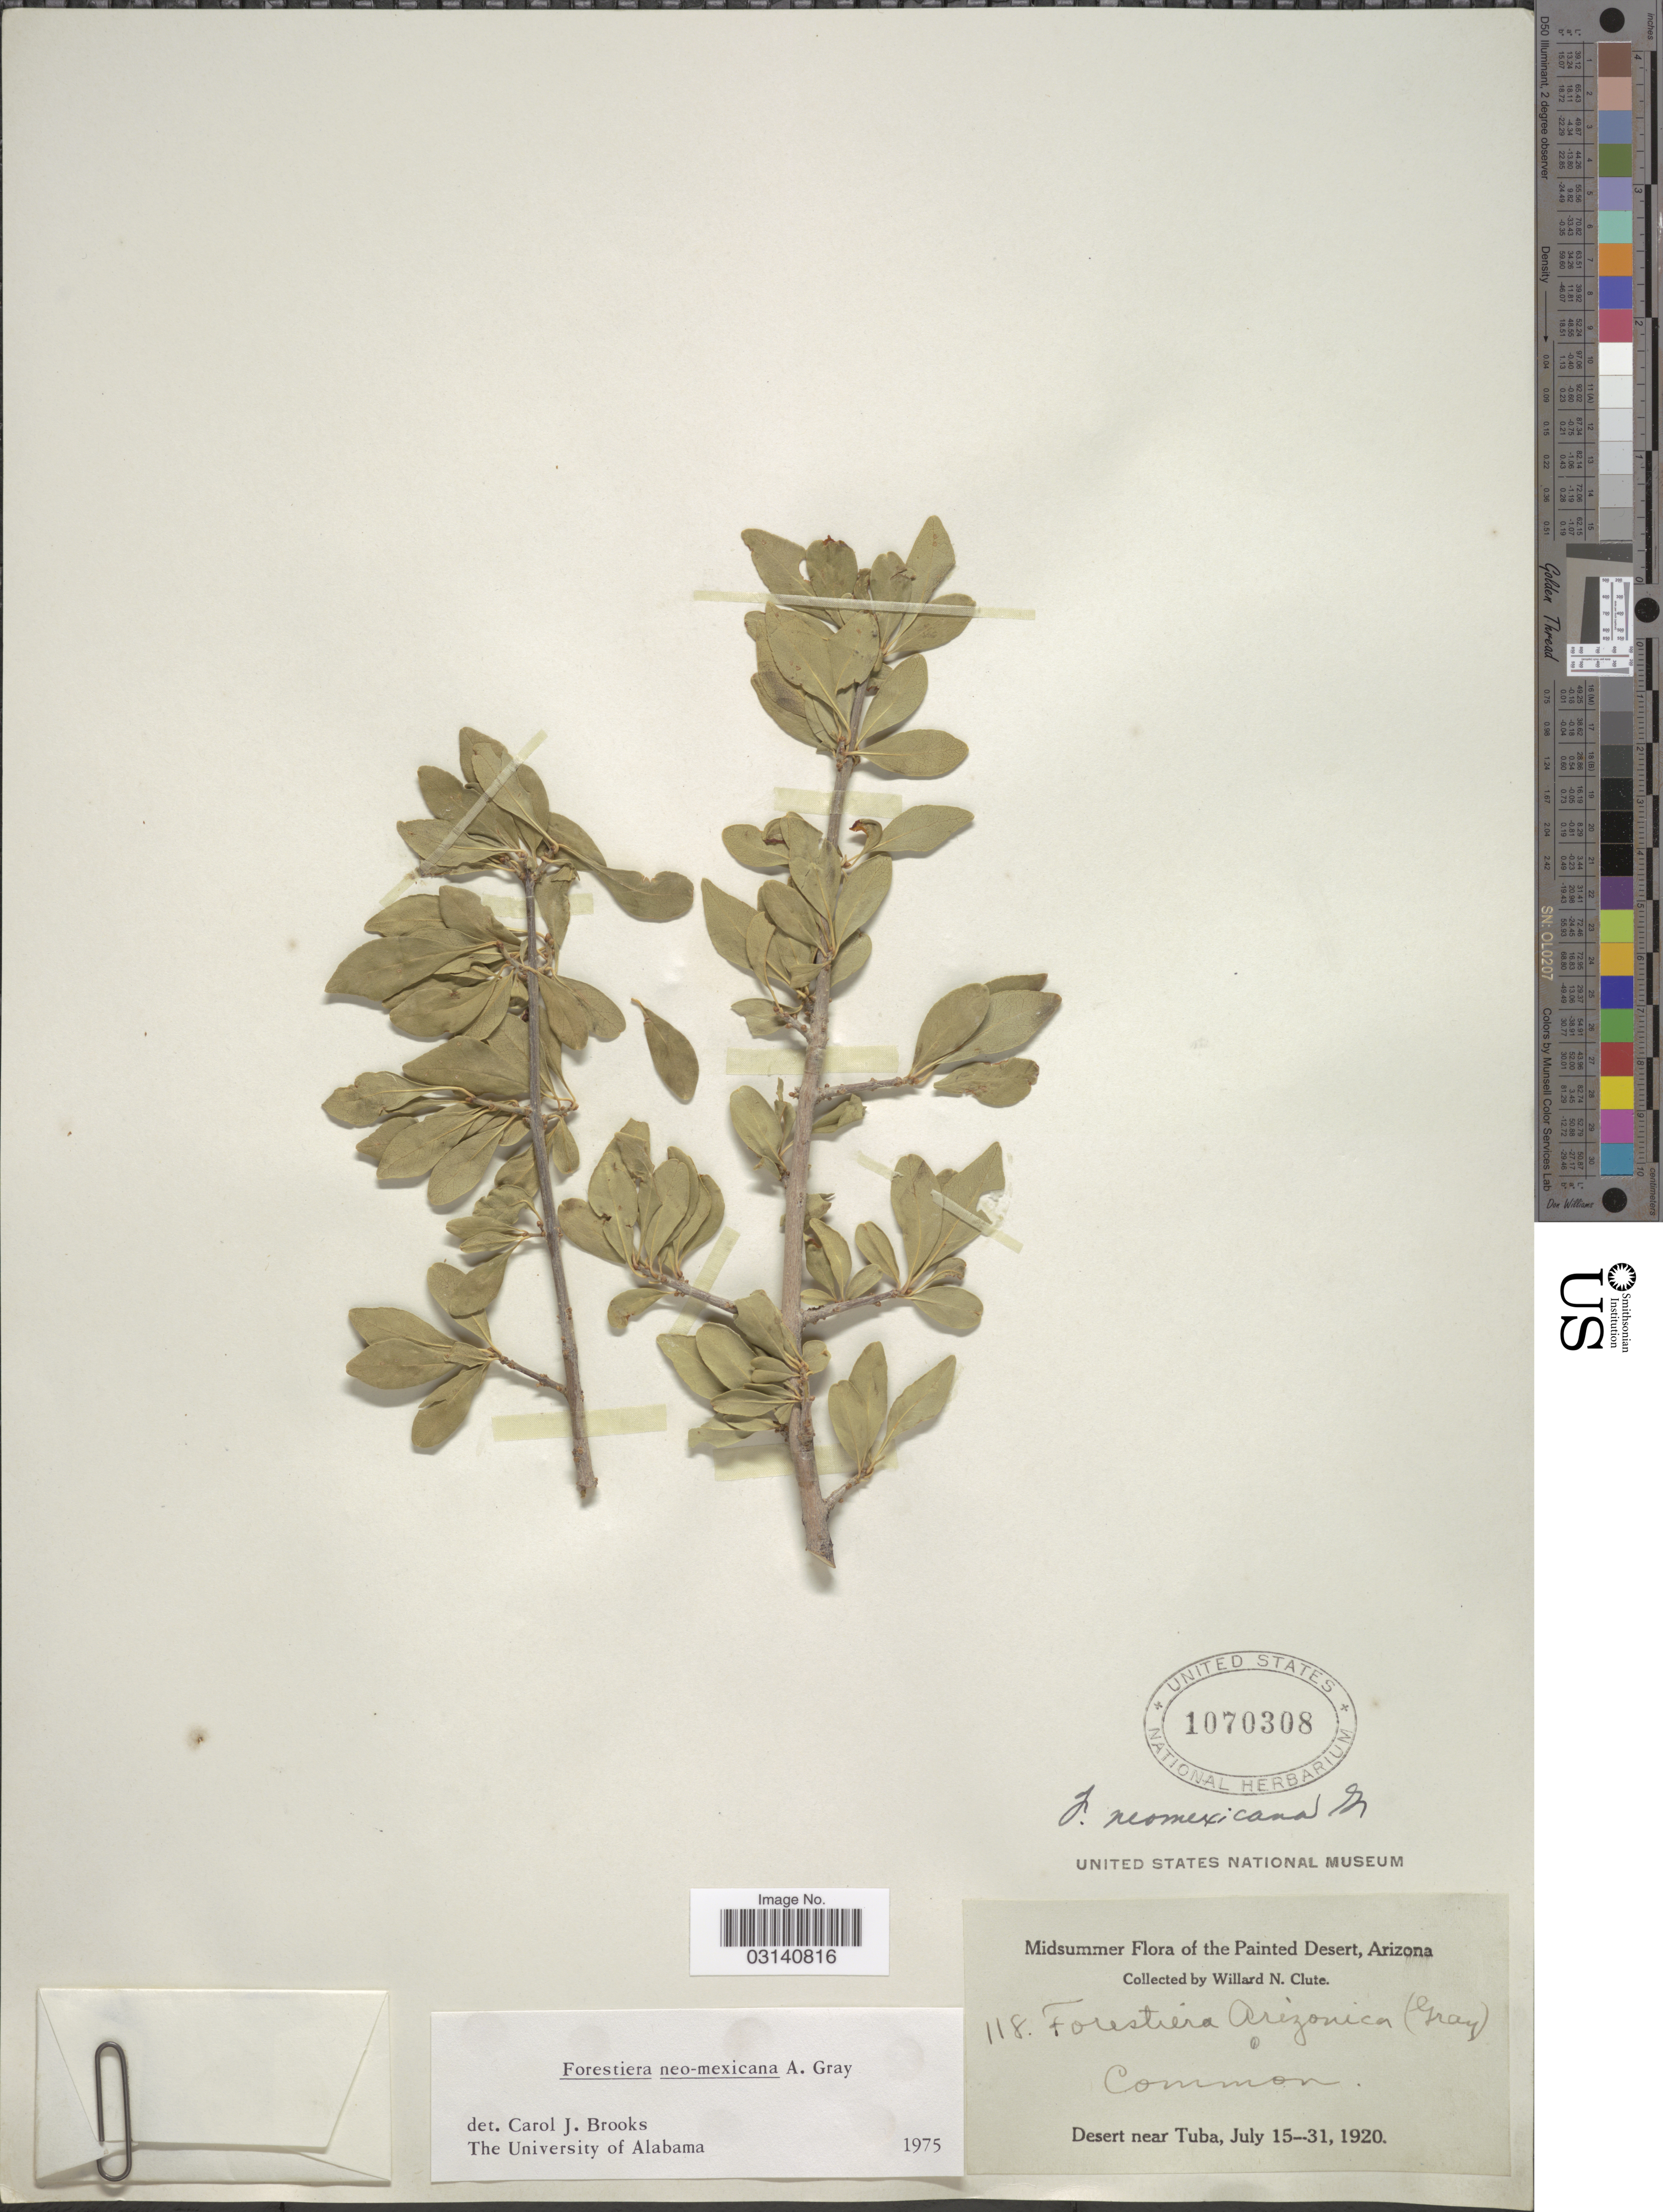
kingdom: Plantae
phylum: Tracheophyta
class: Magnoliopsida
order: Lamiales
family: Oleaceae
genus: Forestiera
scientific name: Forestiera neomexicana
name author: A. Gray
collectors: W. N. Clute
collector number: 118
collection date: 1920-07-15/1920-07-31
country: United States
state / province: Arizona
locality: Painted Desert. Desert near Tuba.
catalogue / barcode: US 1070308